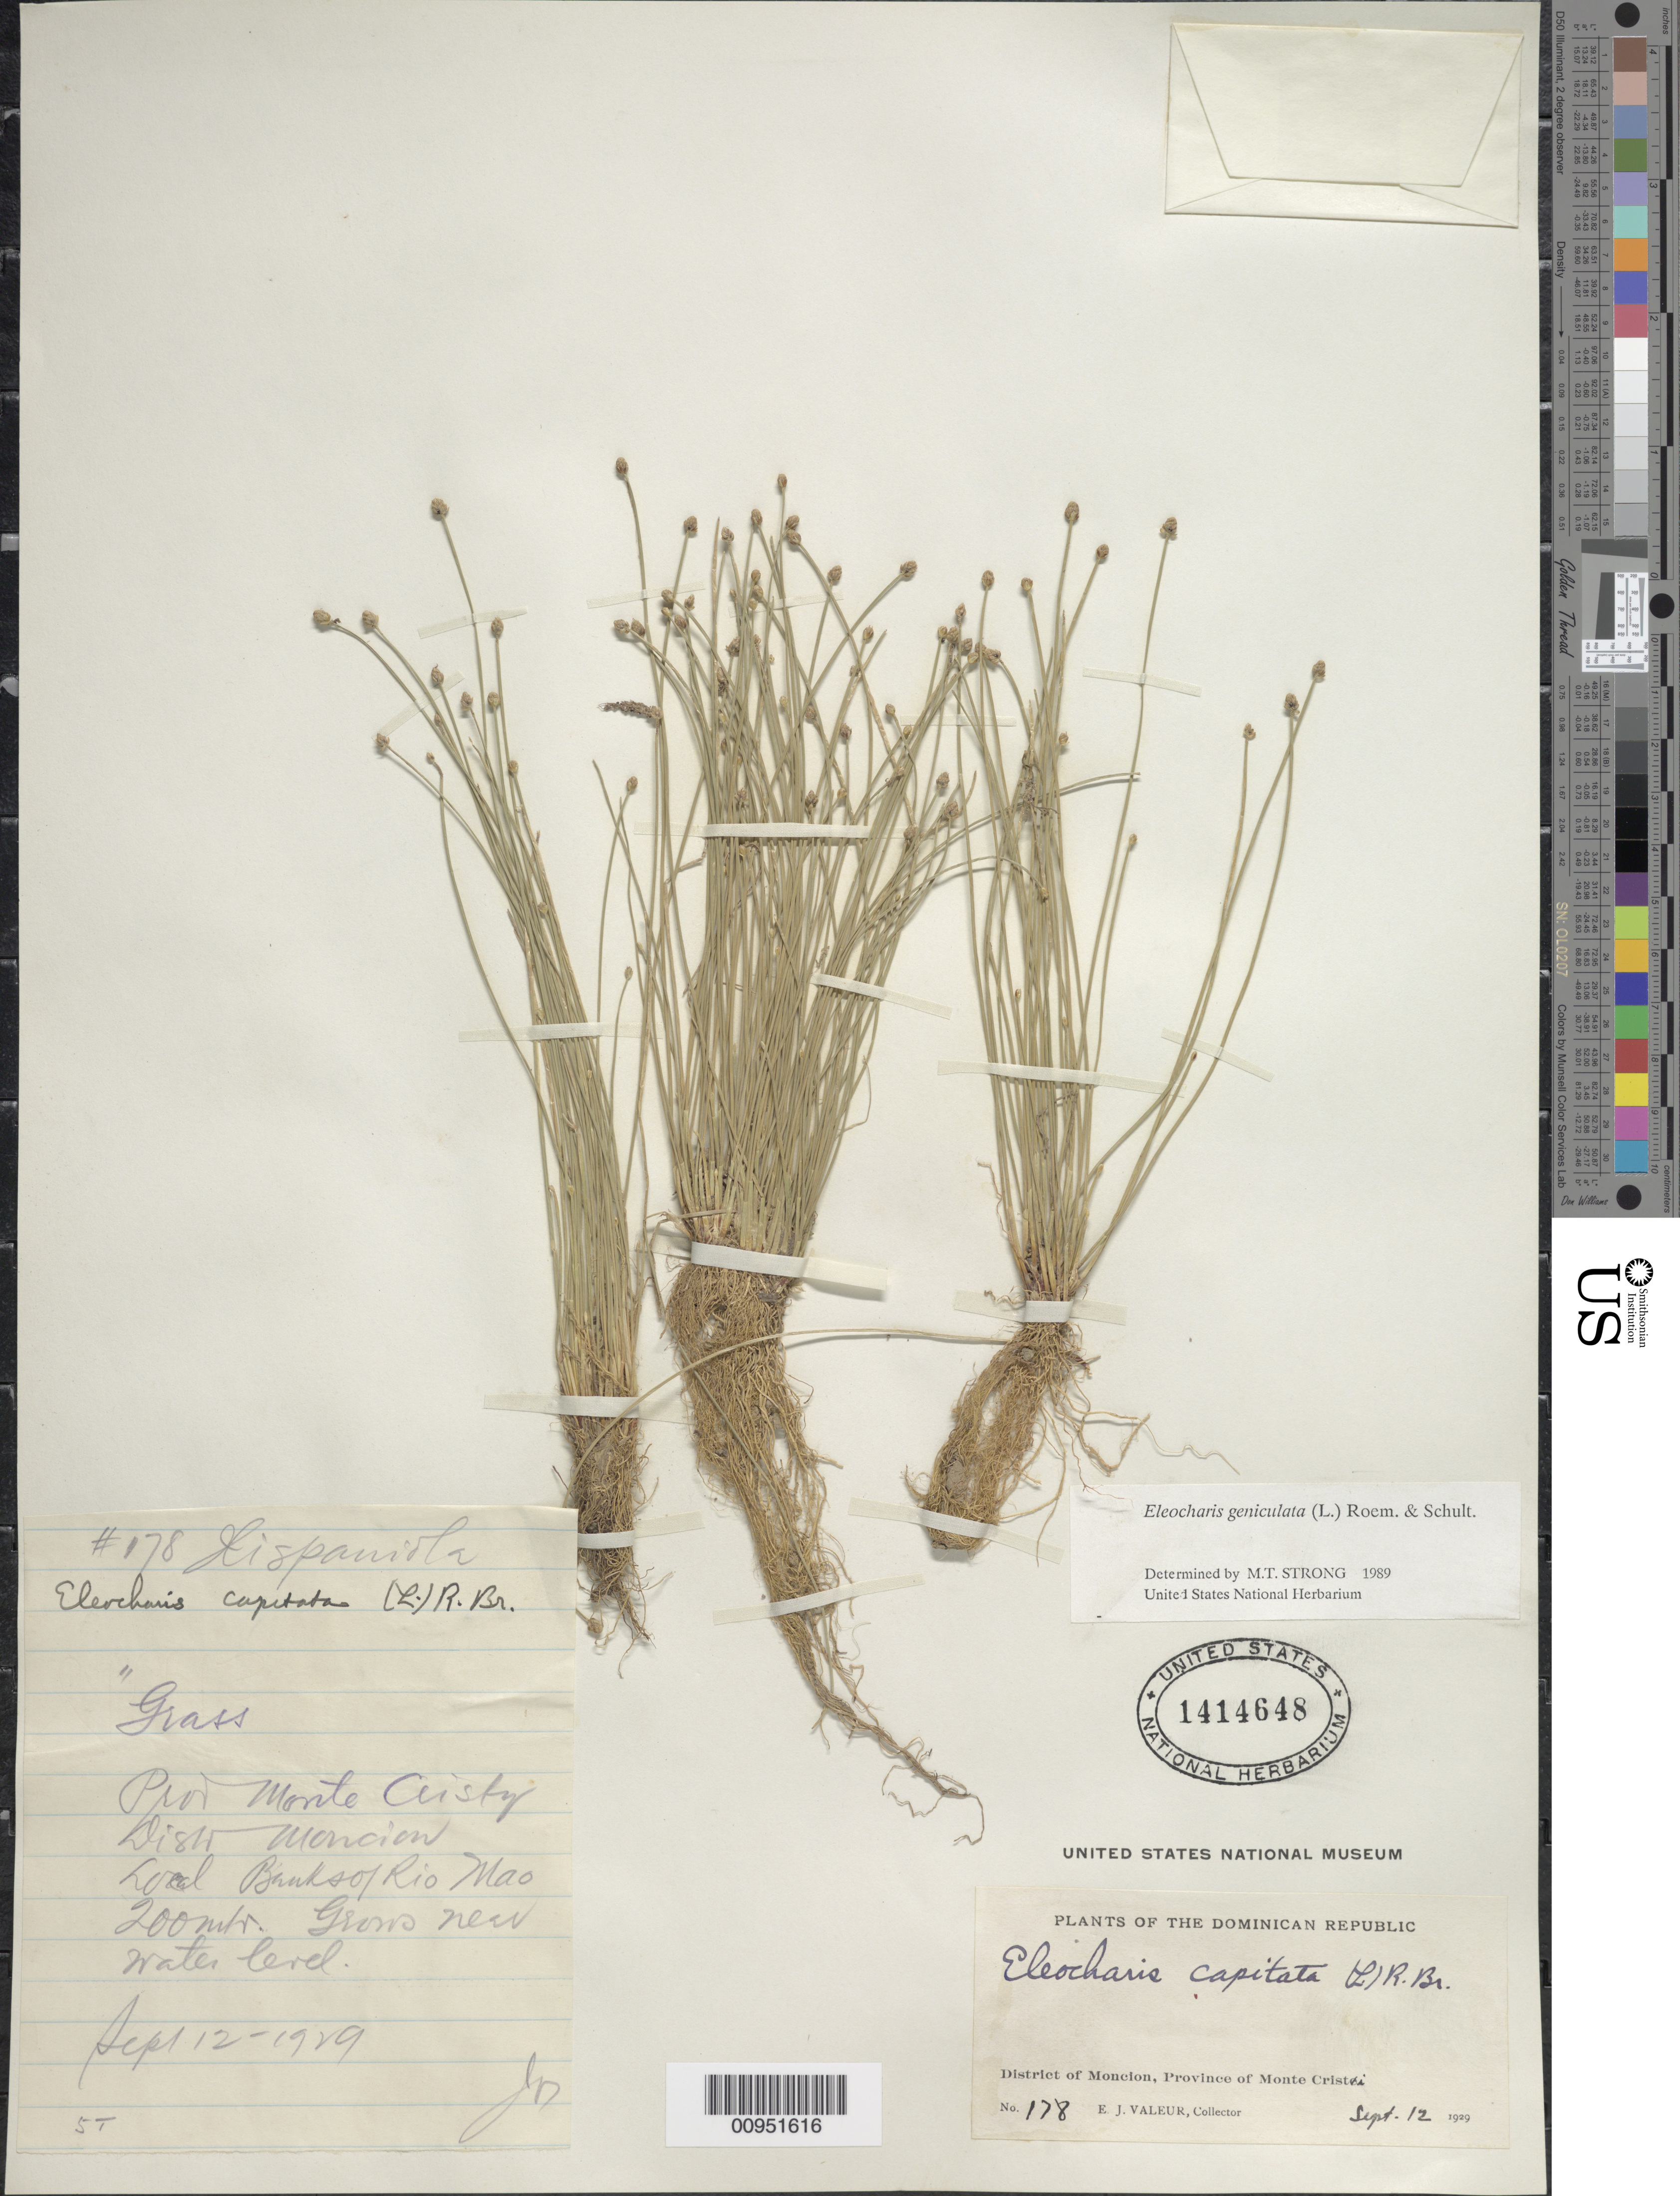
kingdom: Plantae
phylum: Tracheophyta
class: Liliopsida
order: Poales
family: Cyperaceae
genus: Eleocharis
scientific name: Eleocharis geniculata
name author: (L.) Roem. & Schult.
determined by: Strong, M. T., (US), Smithsonian Institution - National Museum of Natural History (UNITED STATES)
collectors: E. Valeur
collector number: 178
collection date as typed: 12 Sep 1929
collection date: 1929-09-12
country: Dominican Republic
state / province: Monte Cristi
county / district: Monción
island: Hispaniola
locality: Banks of Rio Mao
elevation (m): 200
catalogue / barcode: US 1414648